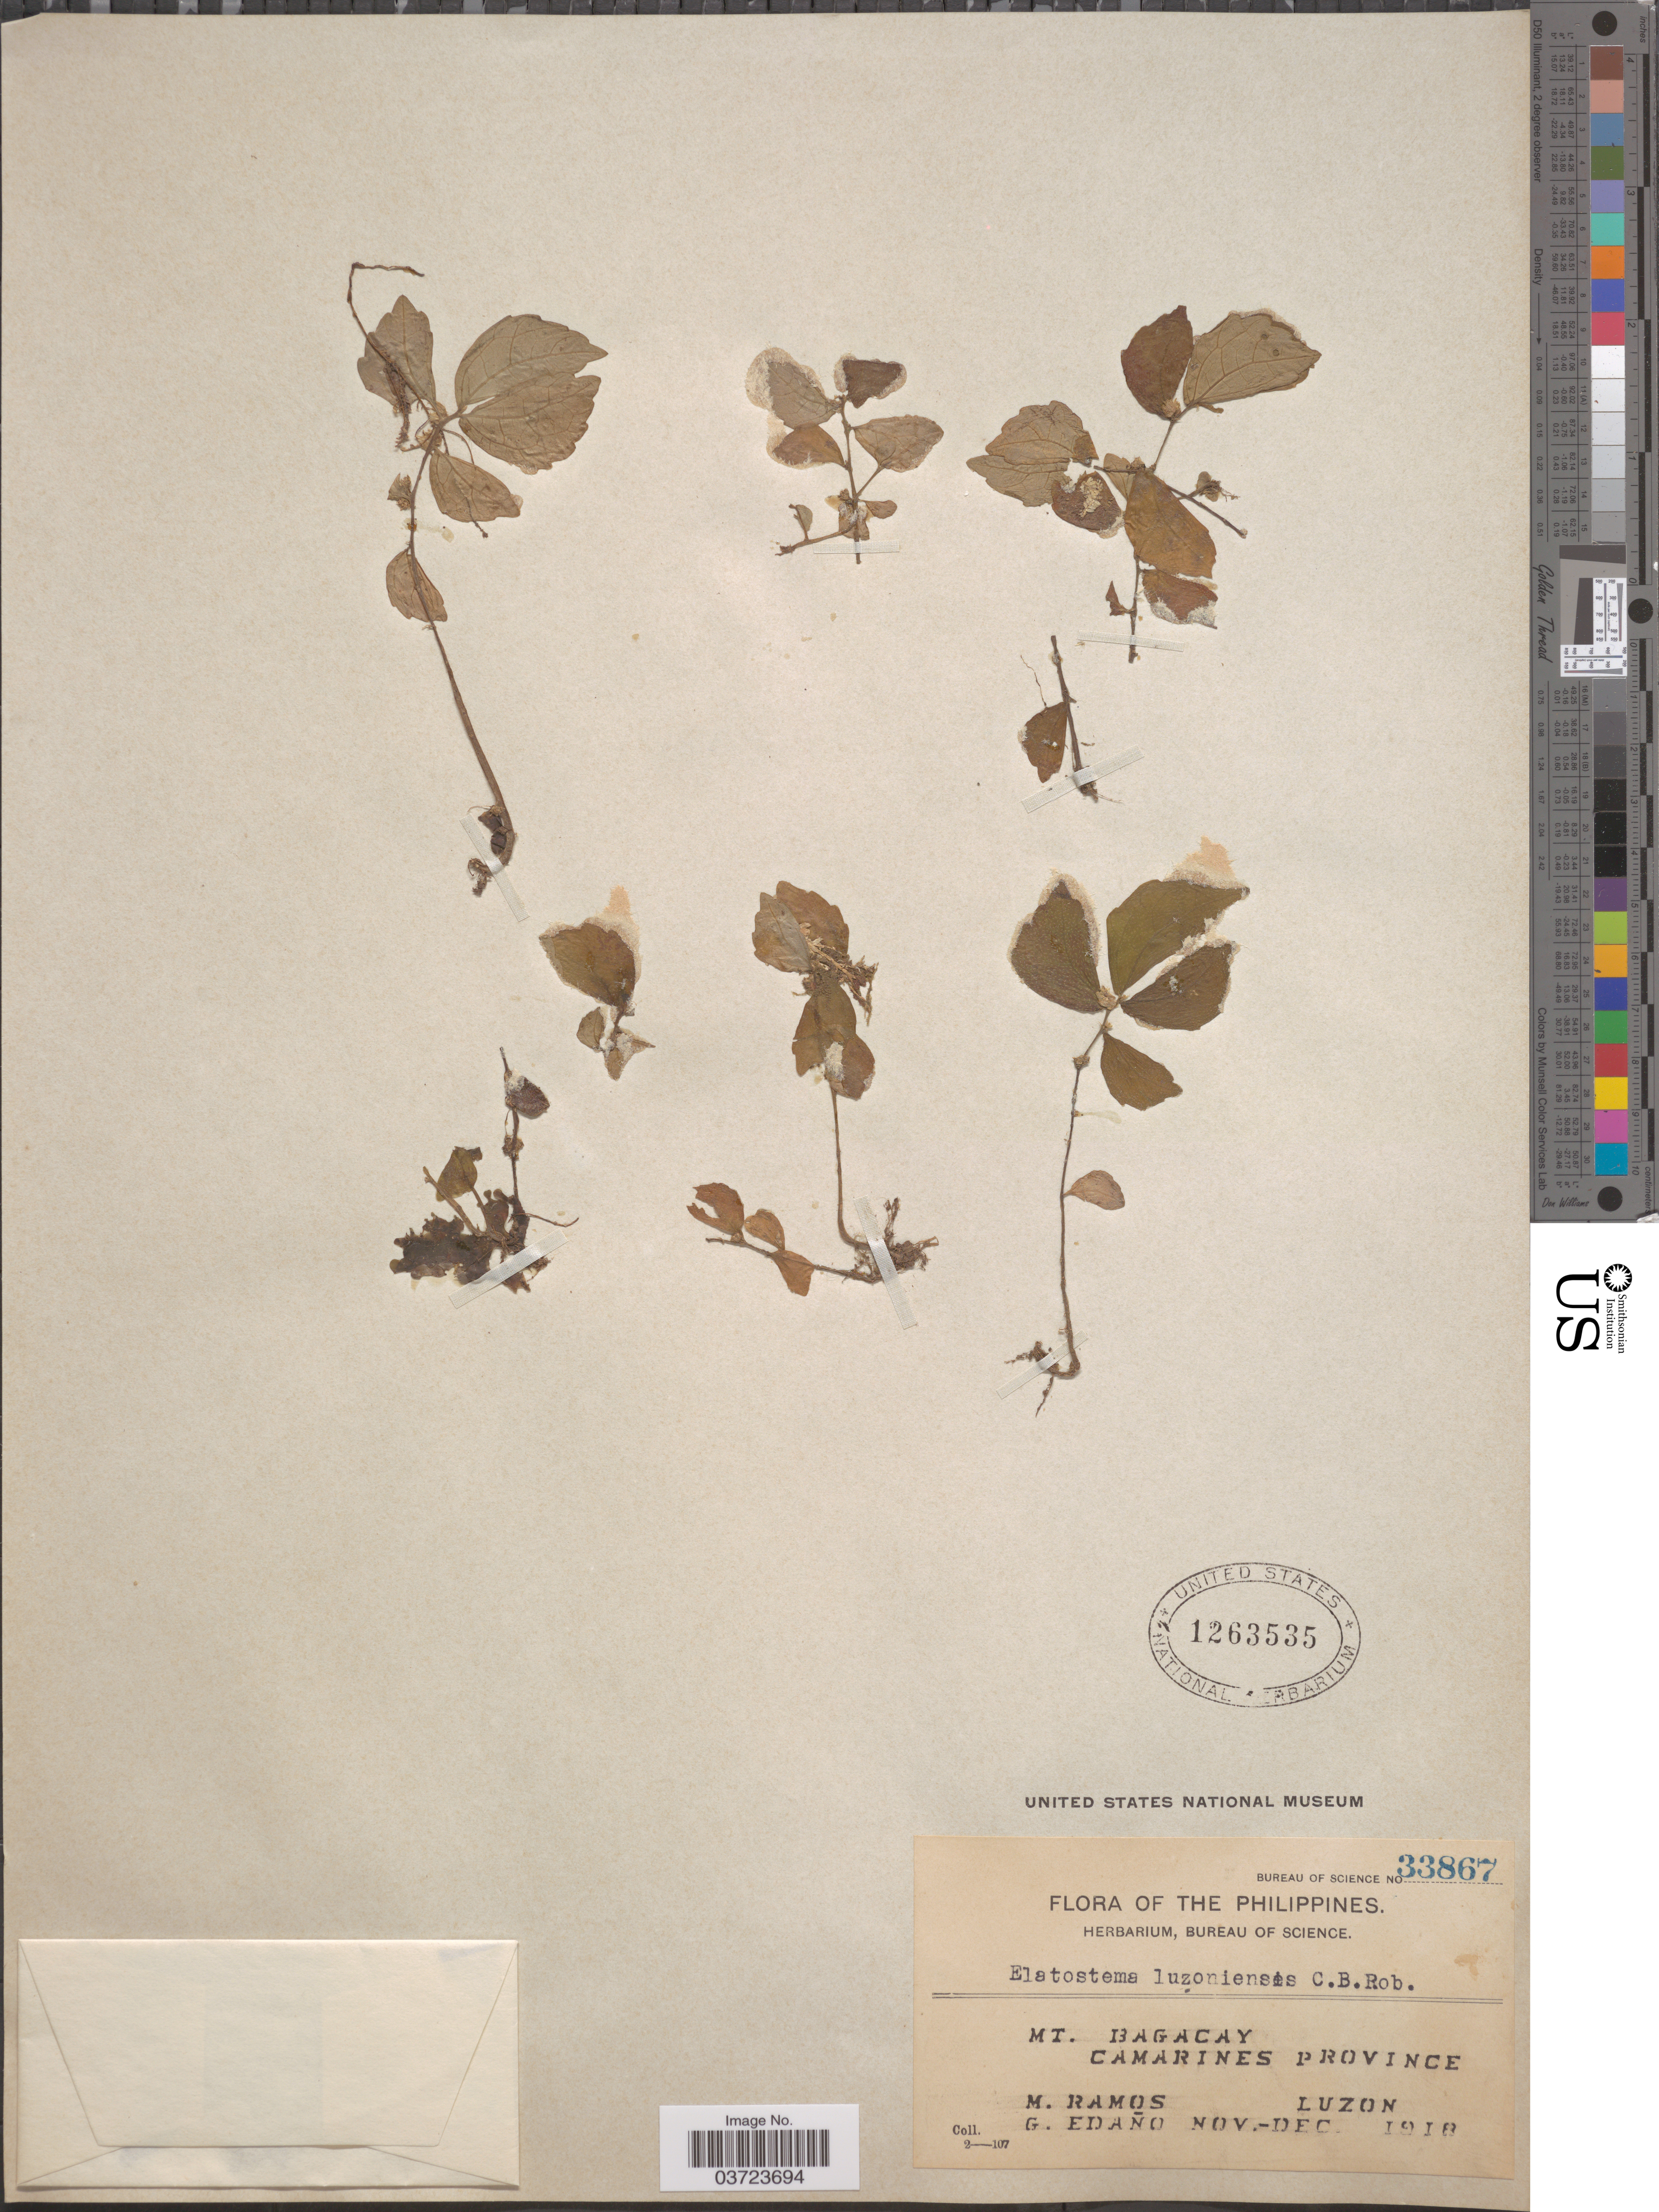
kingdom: Plantae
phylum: Tracheophyta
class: Magnoliopsida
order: Rosales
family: Urticaceae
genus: Elatostema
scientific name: Elatostema luzonense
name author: C.B. Rob.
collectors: M. Ramos & G. Edaño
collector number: Bureau of Science 33867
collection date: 1918-11/1918-12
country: Philippines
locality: Mt. Bagacay. Camarines Province. Luzon.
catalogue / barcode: US 1263535